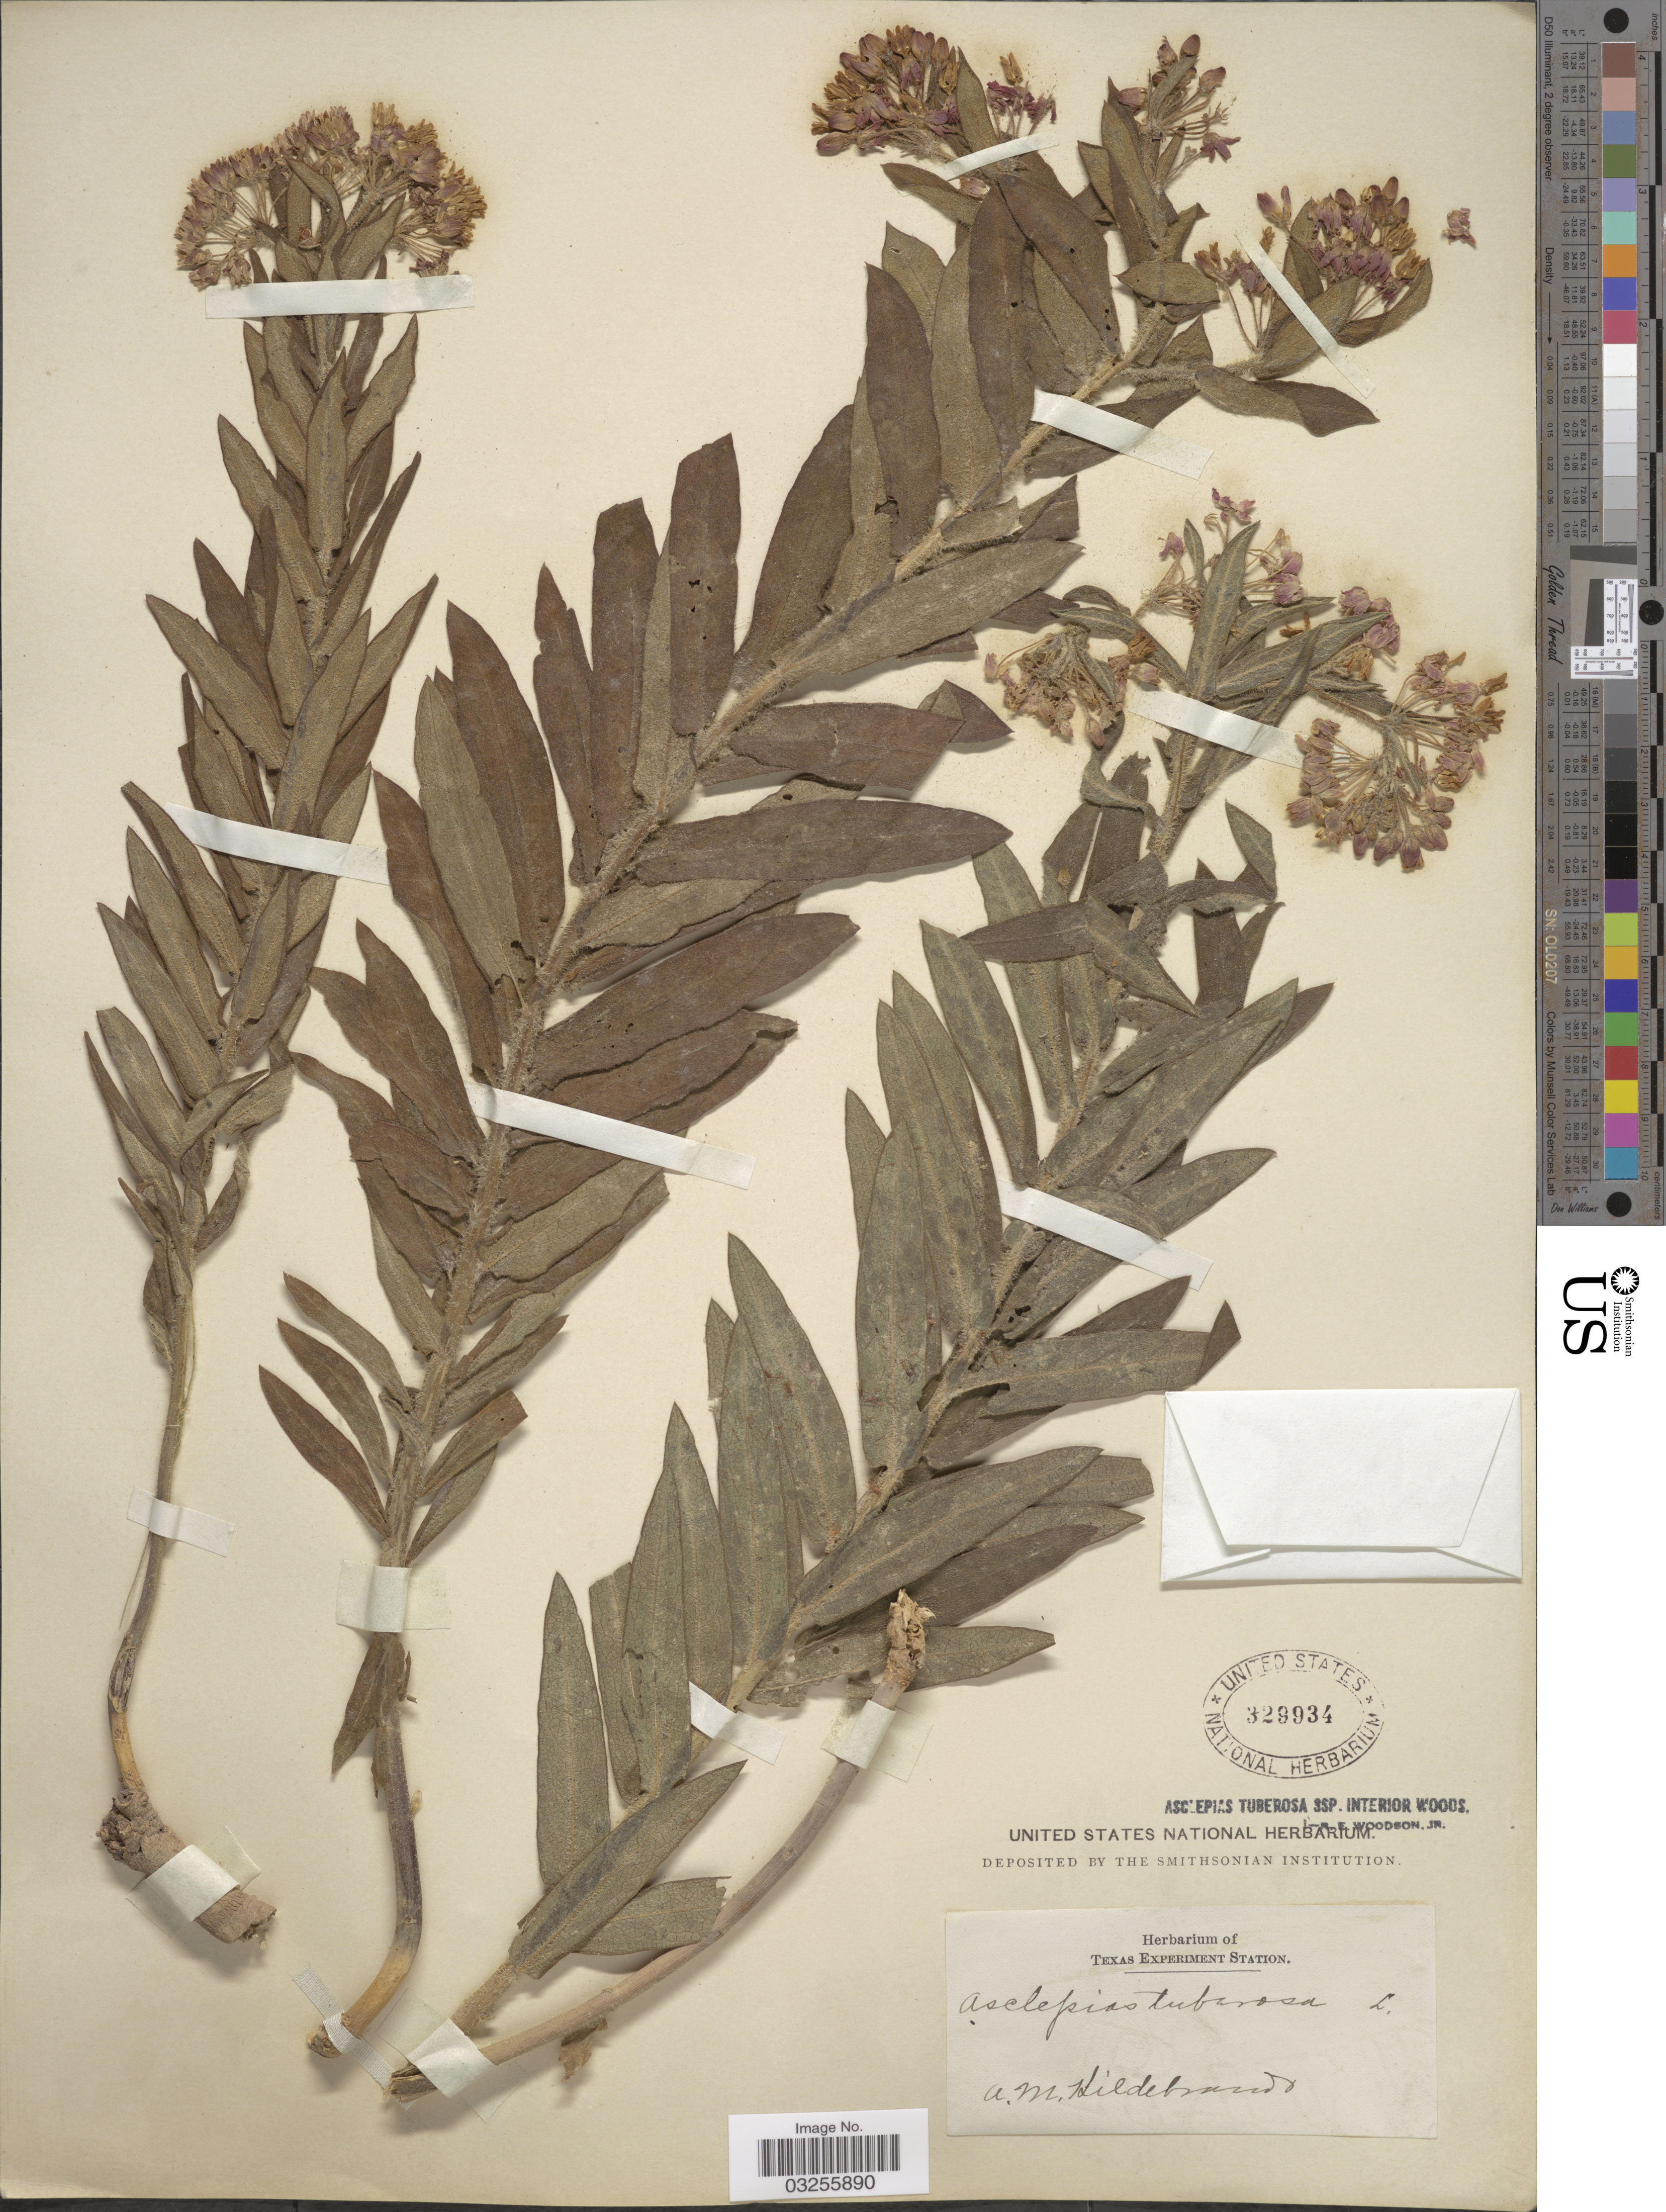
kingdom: Plantae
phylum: Tracheophyta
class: Magnoliopsida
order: Gentianales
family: Apocynaceae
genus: Asclepias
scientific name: Asclepias tuberosa subsp. interior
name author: Woodson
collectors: A. Hildebrand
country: United States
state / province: Texas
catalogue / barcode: US 329934